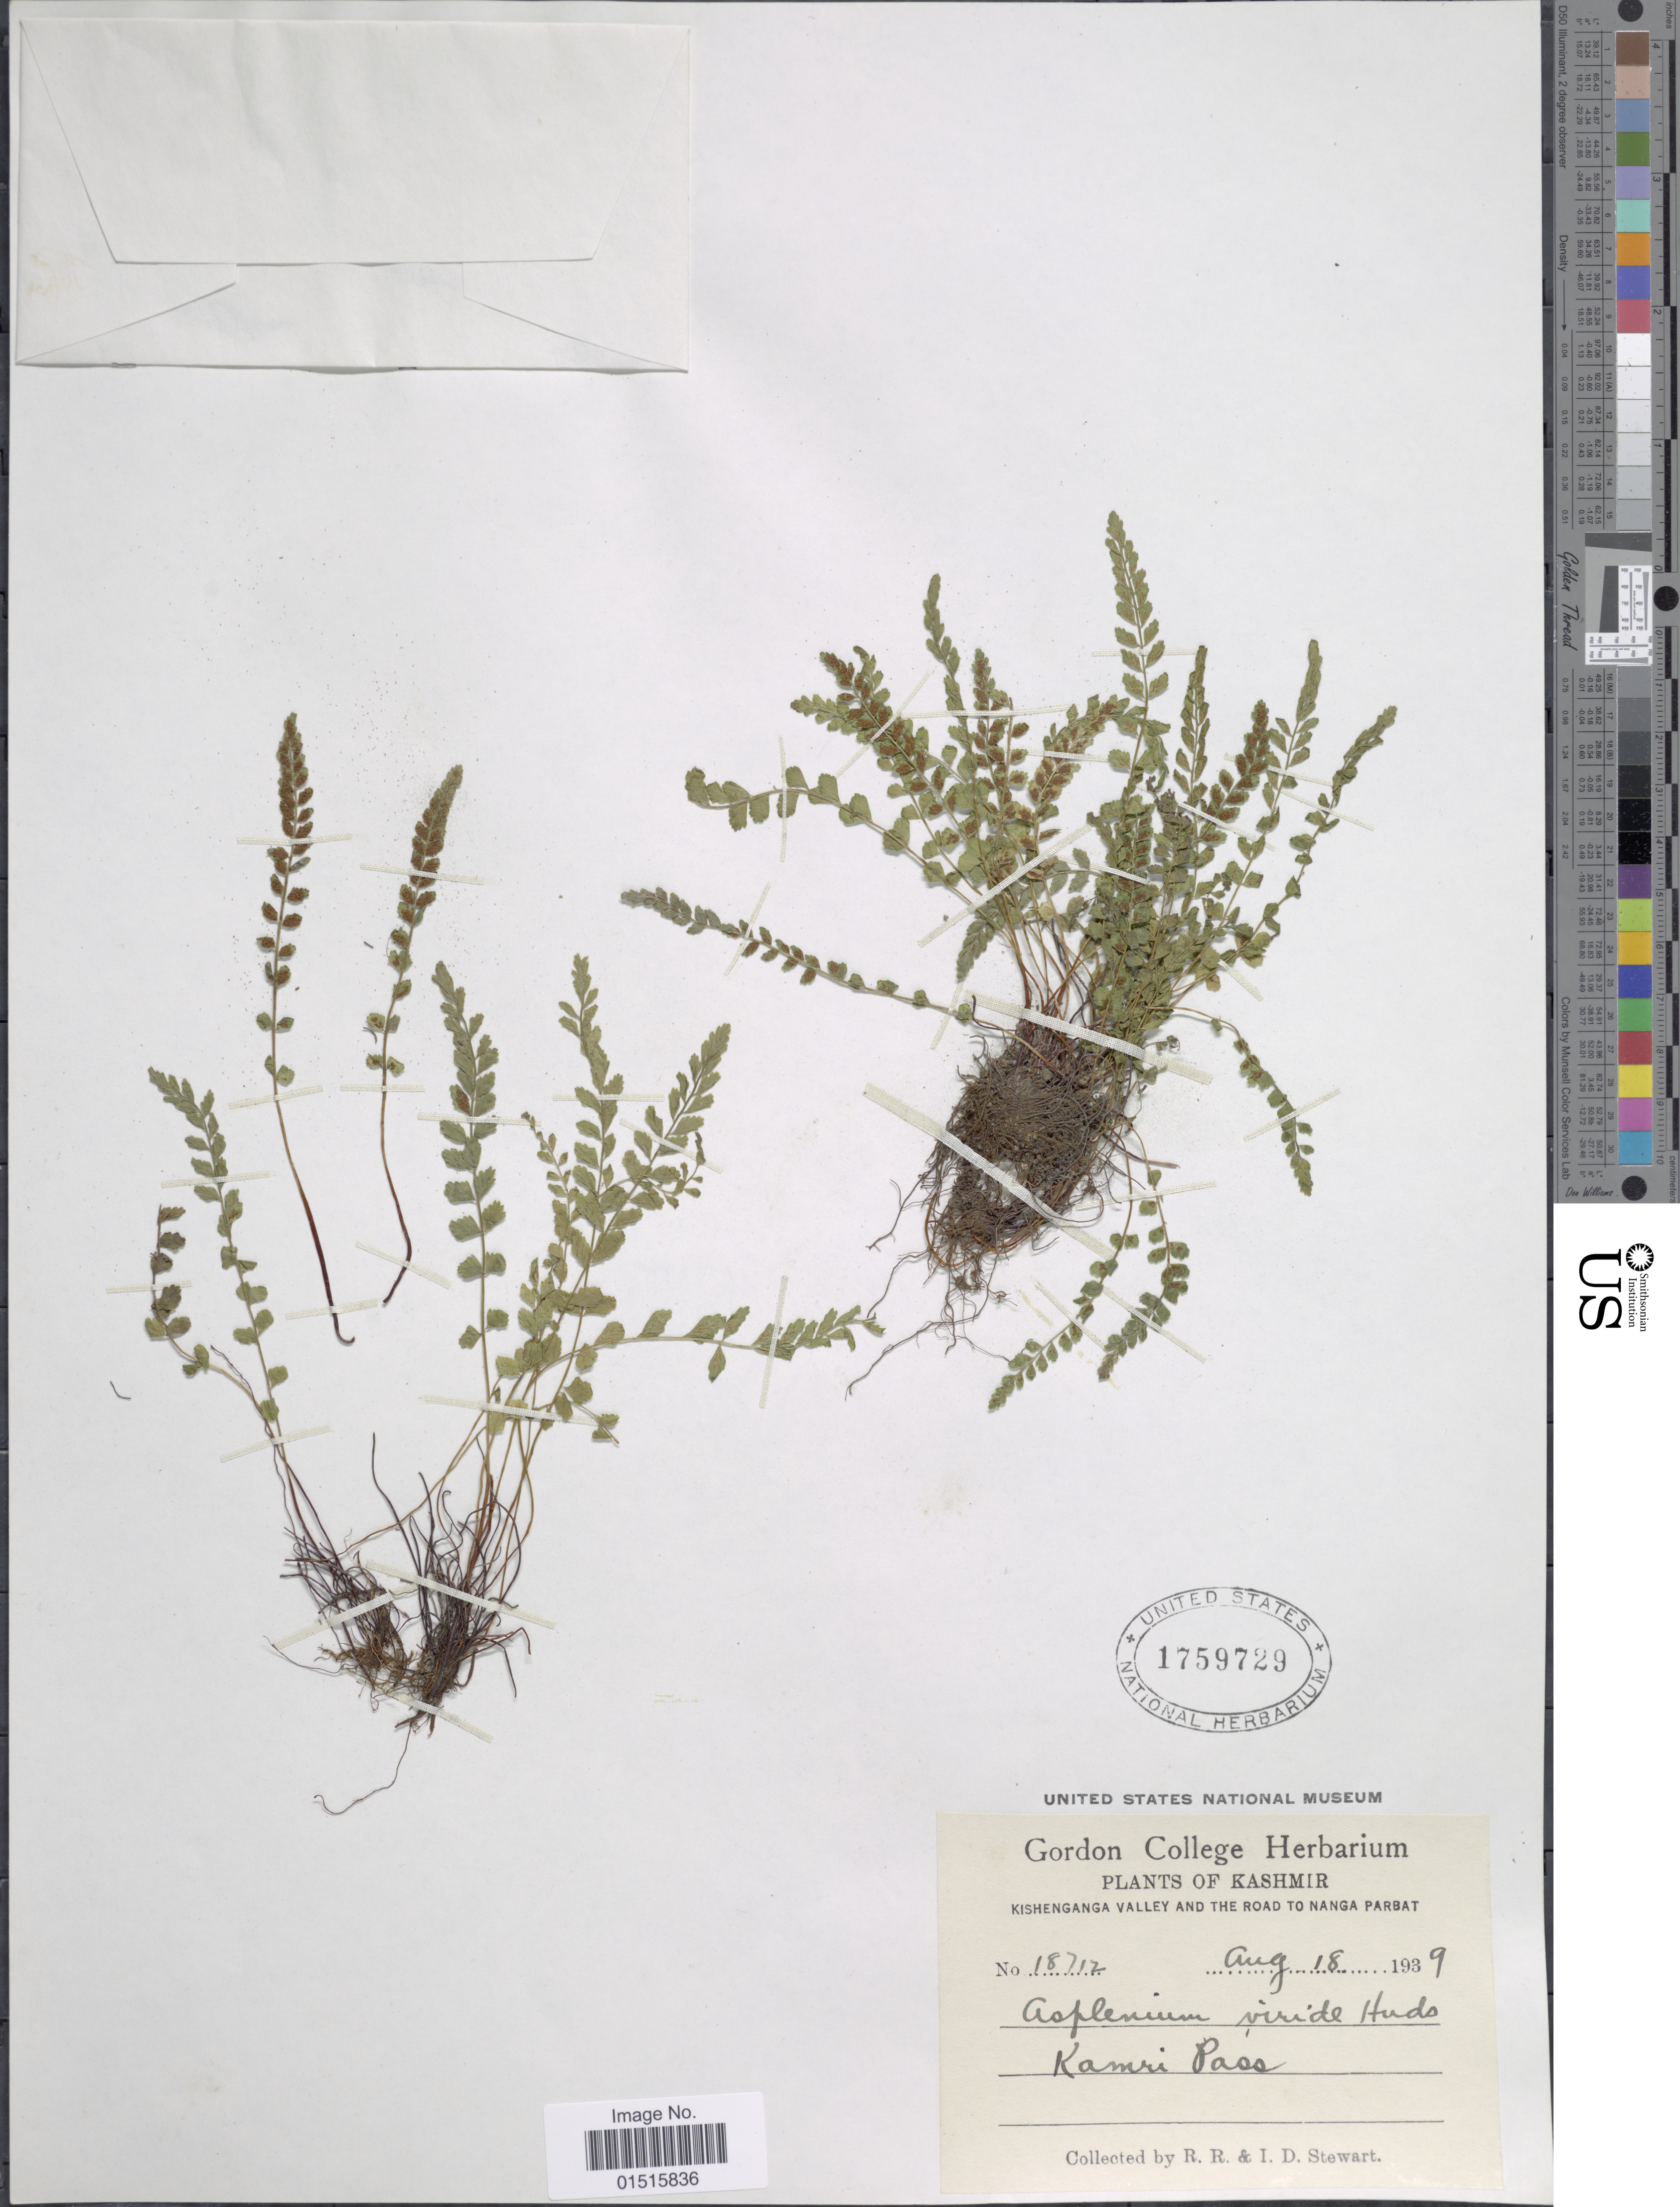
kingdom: Plantae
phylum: Tracheophyta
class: Polypodiopsida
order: Polypodiales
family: Aspleniaceae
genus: Asplenium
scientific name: Asplenium viride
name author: Huds.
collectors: R. R. Stewart & I. Stewart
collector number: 18712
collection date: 1939-08-18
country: India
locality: Kashmir, Kishenganga valley and the road to Nanga Parbat, Kamri Pass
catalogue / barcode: US 1759729